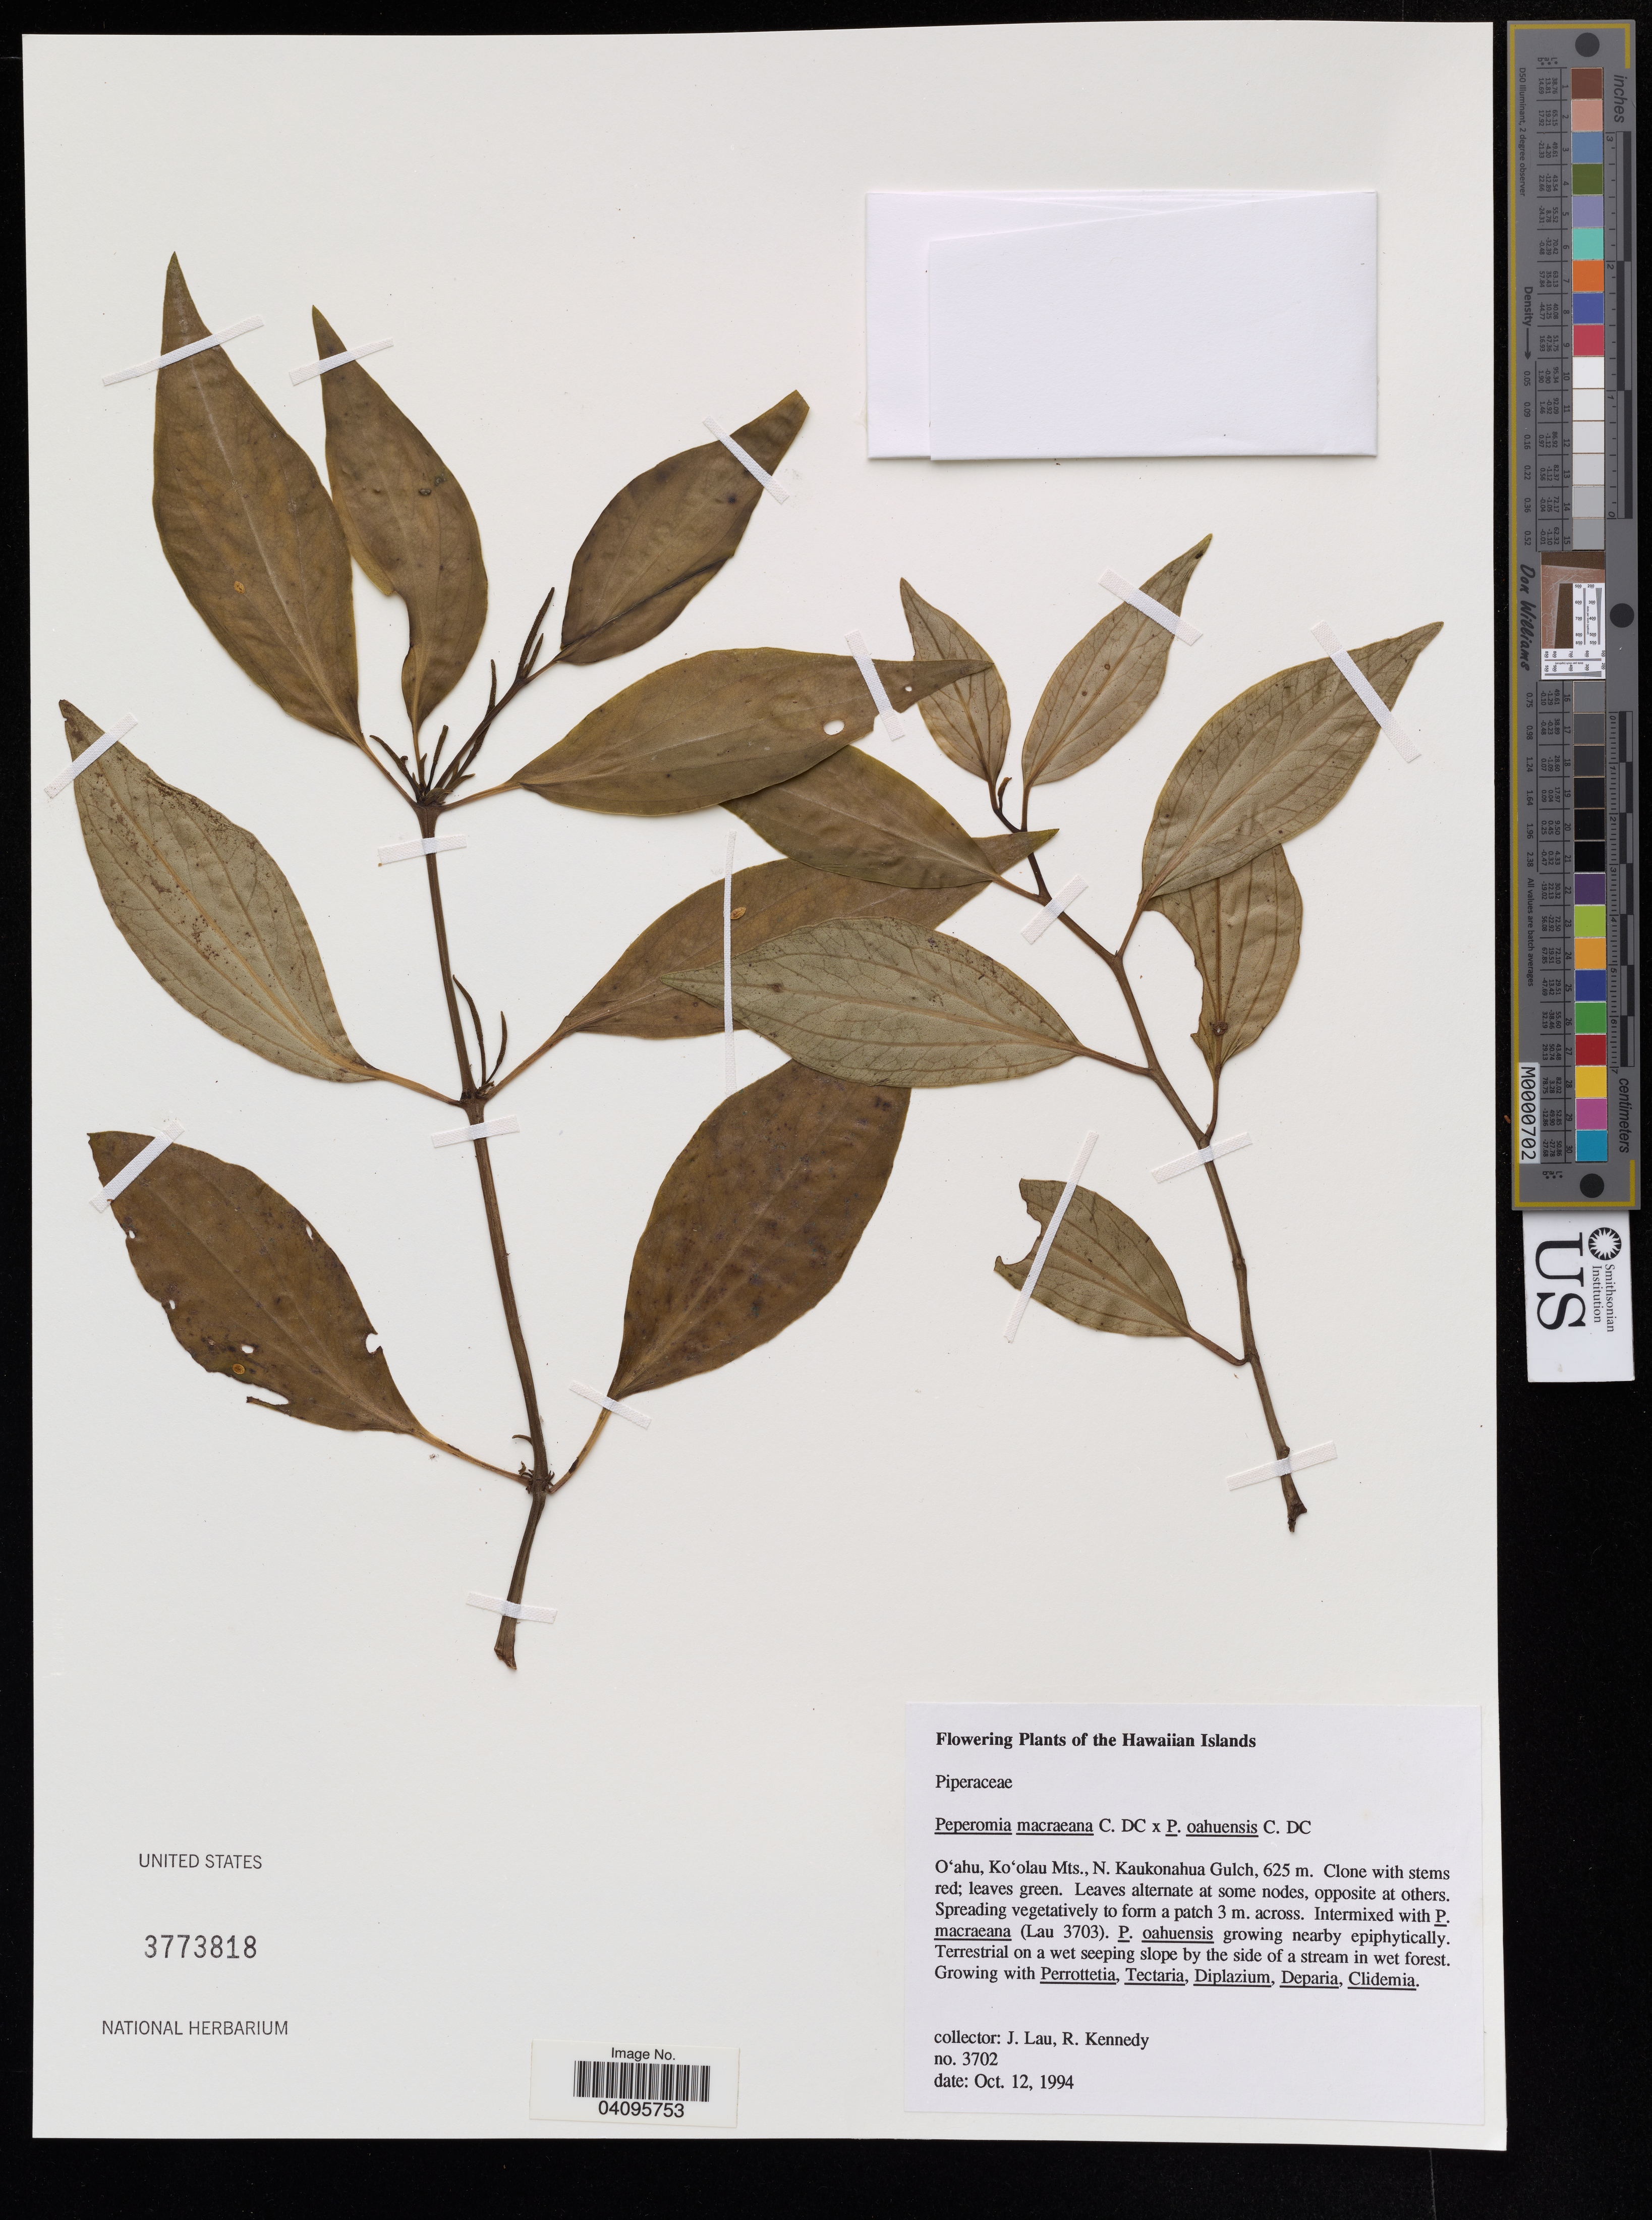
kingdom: Plantae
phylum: Tracheophyta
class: Magnoliopsida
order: Piperales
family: Piperaceae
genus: Peperomia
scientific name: Peperomia macraeana x P. oahuensis C. DC.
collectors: J. Lau & R. Kennedy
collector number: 3702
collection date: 1994-10-12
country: United States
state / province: Hawaii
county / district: Honolulu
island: Oahu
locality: Ko'olau Mts., N. Kaukonahua Gulch.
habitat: Wet forest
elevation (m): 625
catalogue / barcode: US 3773818